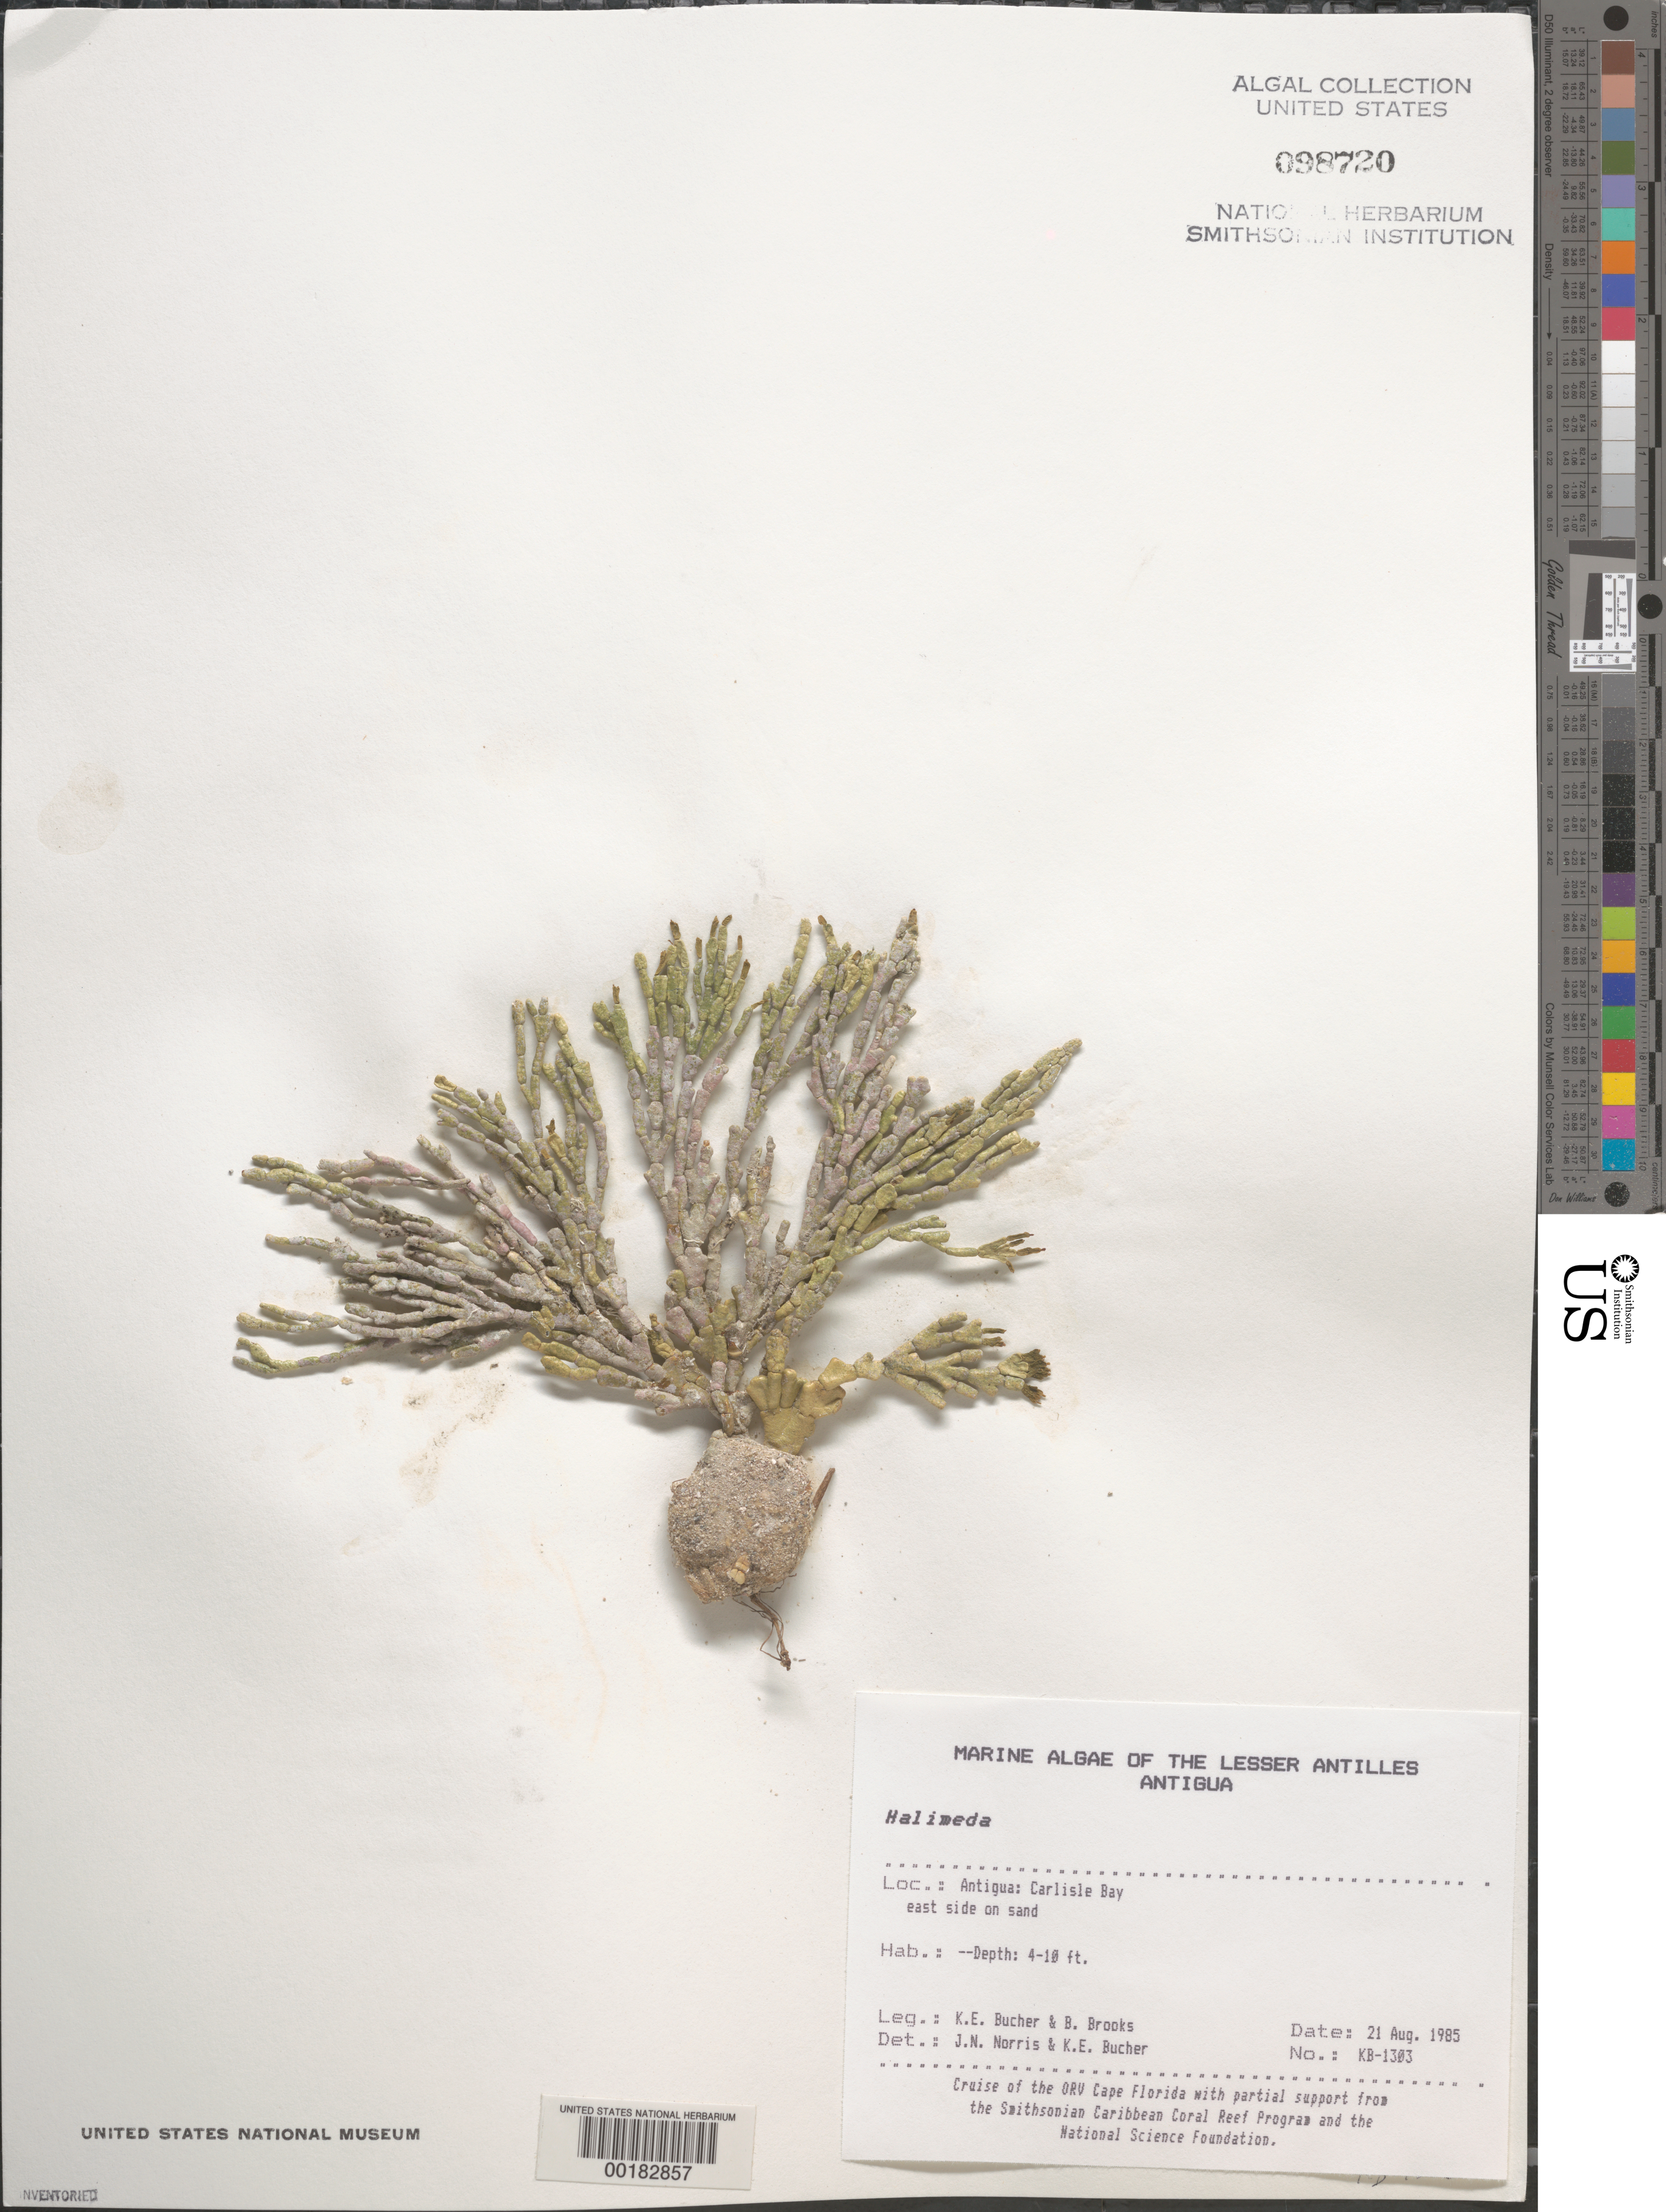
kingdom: Plantae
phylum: Chlorophyta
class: Ulvophyceae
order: Bryopsidales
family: Halimedaceae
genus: Halimeda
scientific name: Halimeda sp.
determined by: Norris, J. N.; Bucher, K. E.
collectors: K. E. Bucher & B. Brooks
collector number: KB-1303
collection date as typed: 21 Aug 1985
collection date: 1985-08-21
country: Antigua and Barbuda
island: Antigua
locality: Carlisle Bay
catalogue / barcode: US 98720